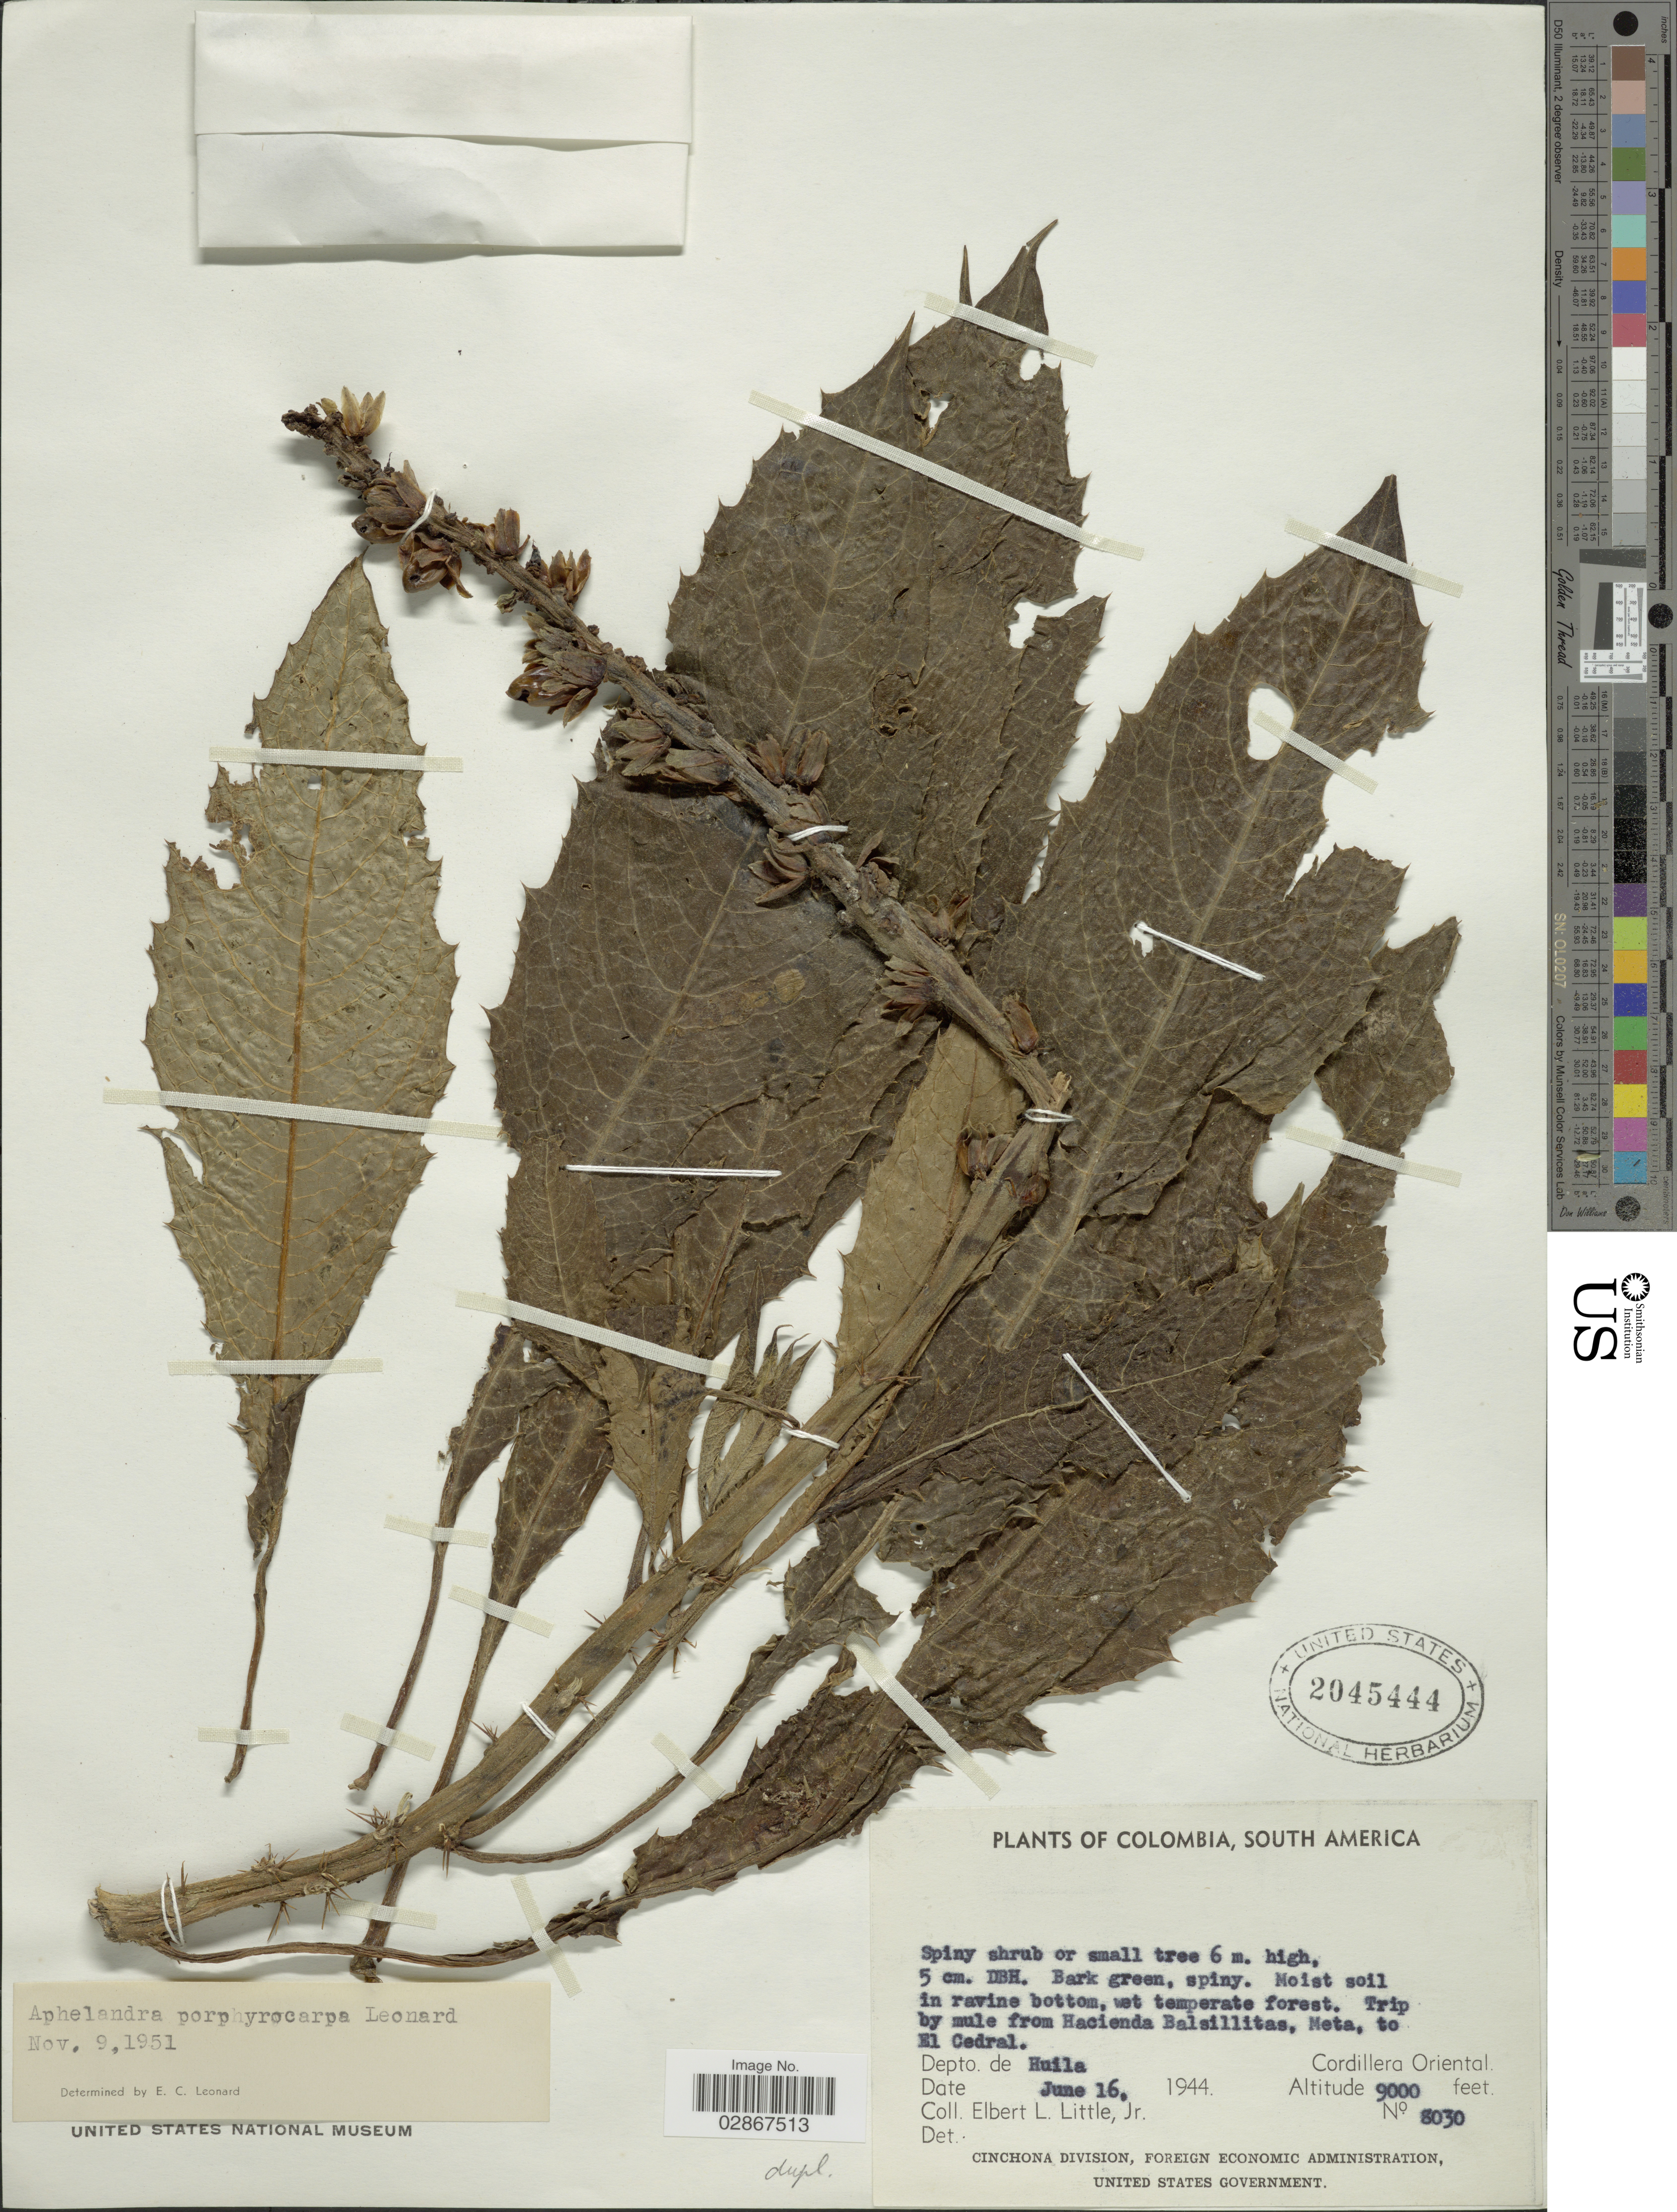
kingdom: Plantae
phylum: Tracheophyta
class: Magnoliopsida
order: Lamiales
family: Acanthaceae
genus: Aphelandra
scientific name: Aphelandra porphyrocarpa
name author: Leonard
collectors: E. L. Little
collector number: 8030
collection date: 1944-06-16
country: Colombia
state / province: Huila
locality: Trip by mule from Hacienda Balsillitas, Meta, to El Cedral. Cordillera Oriental.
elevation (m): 2743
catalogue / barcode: US 2045444